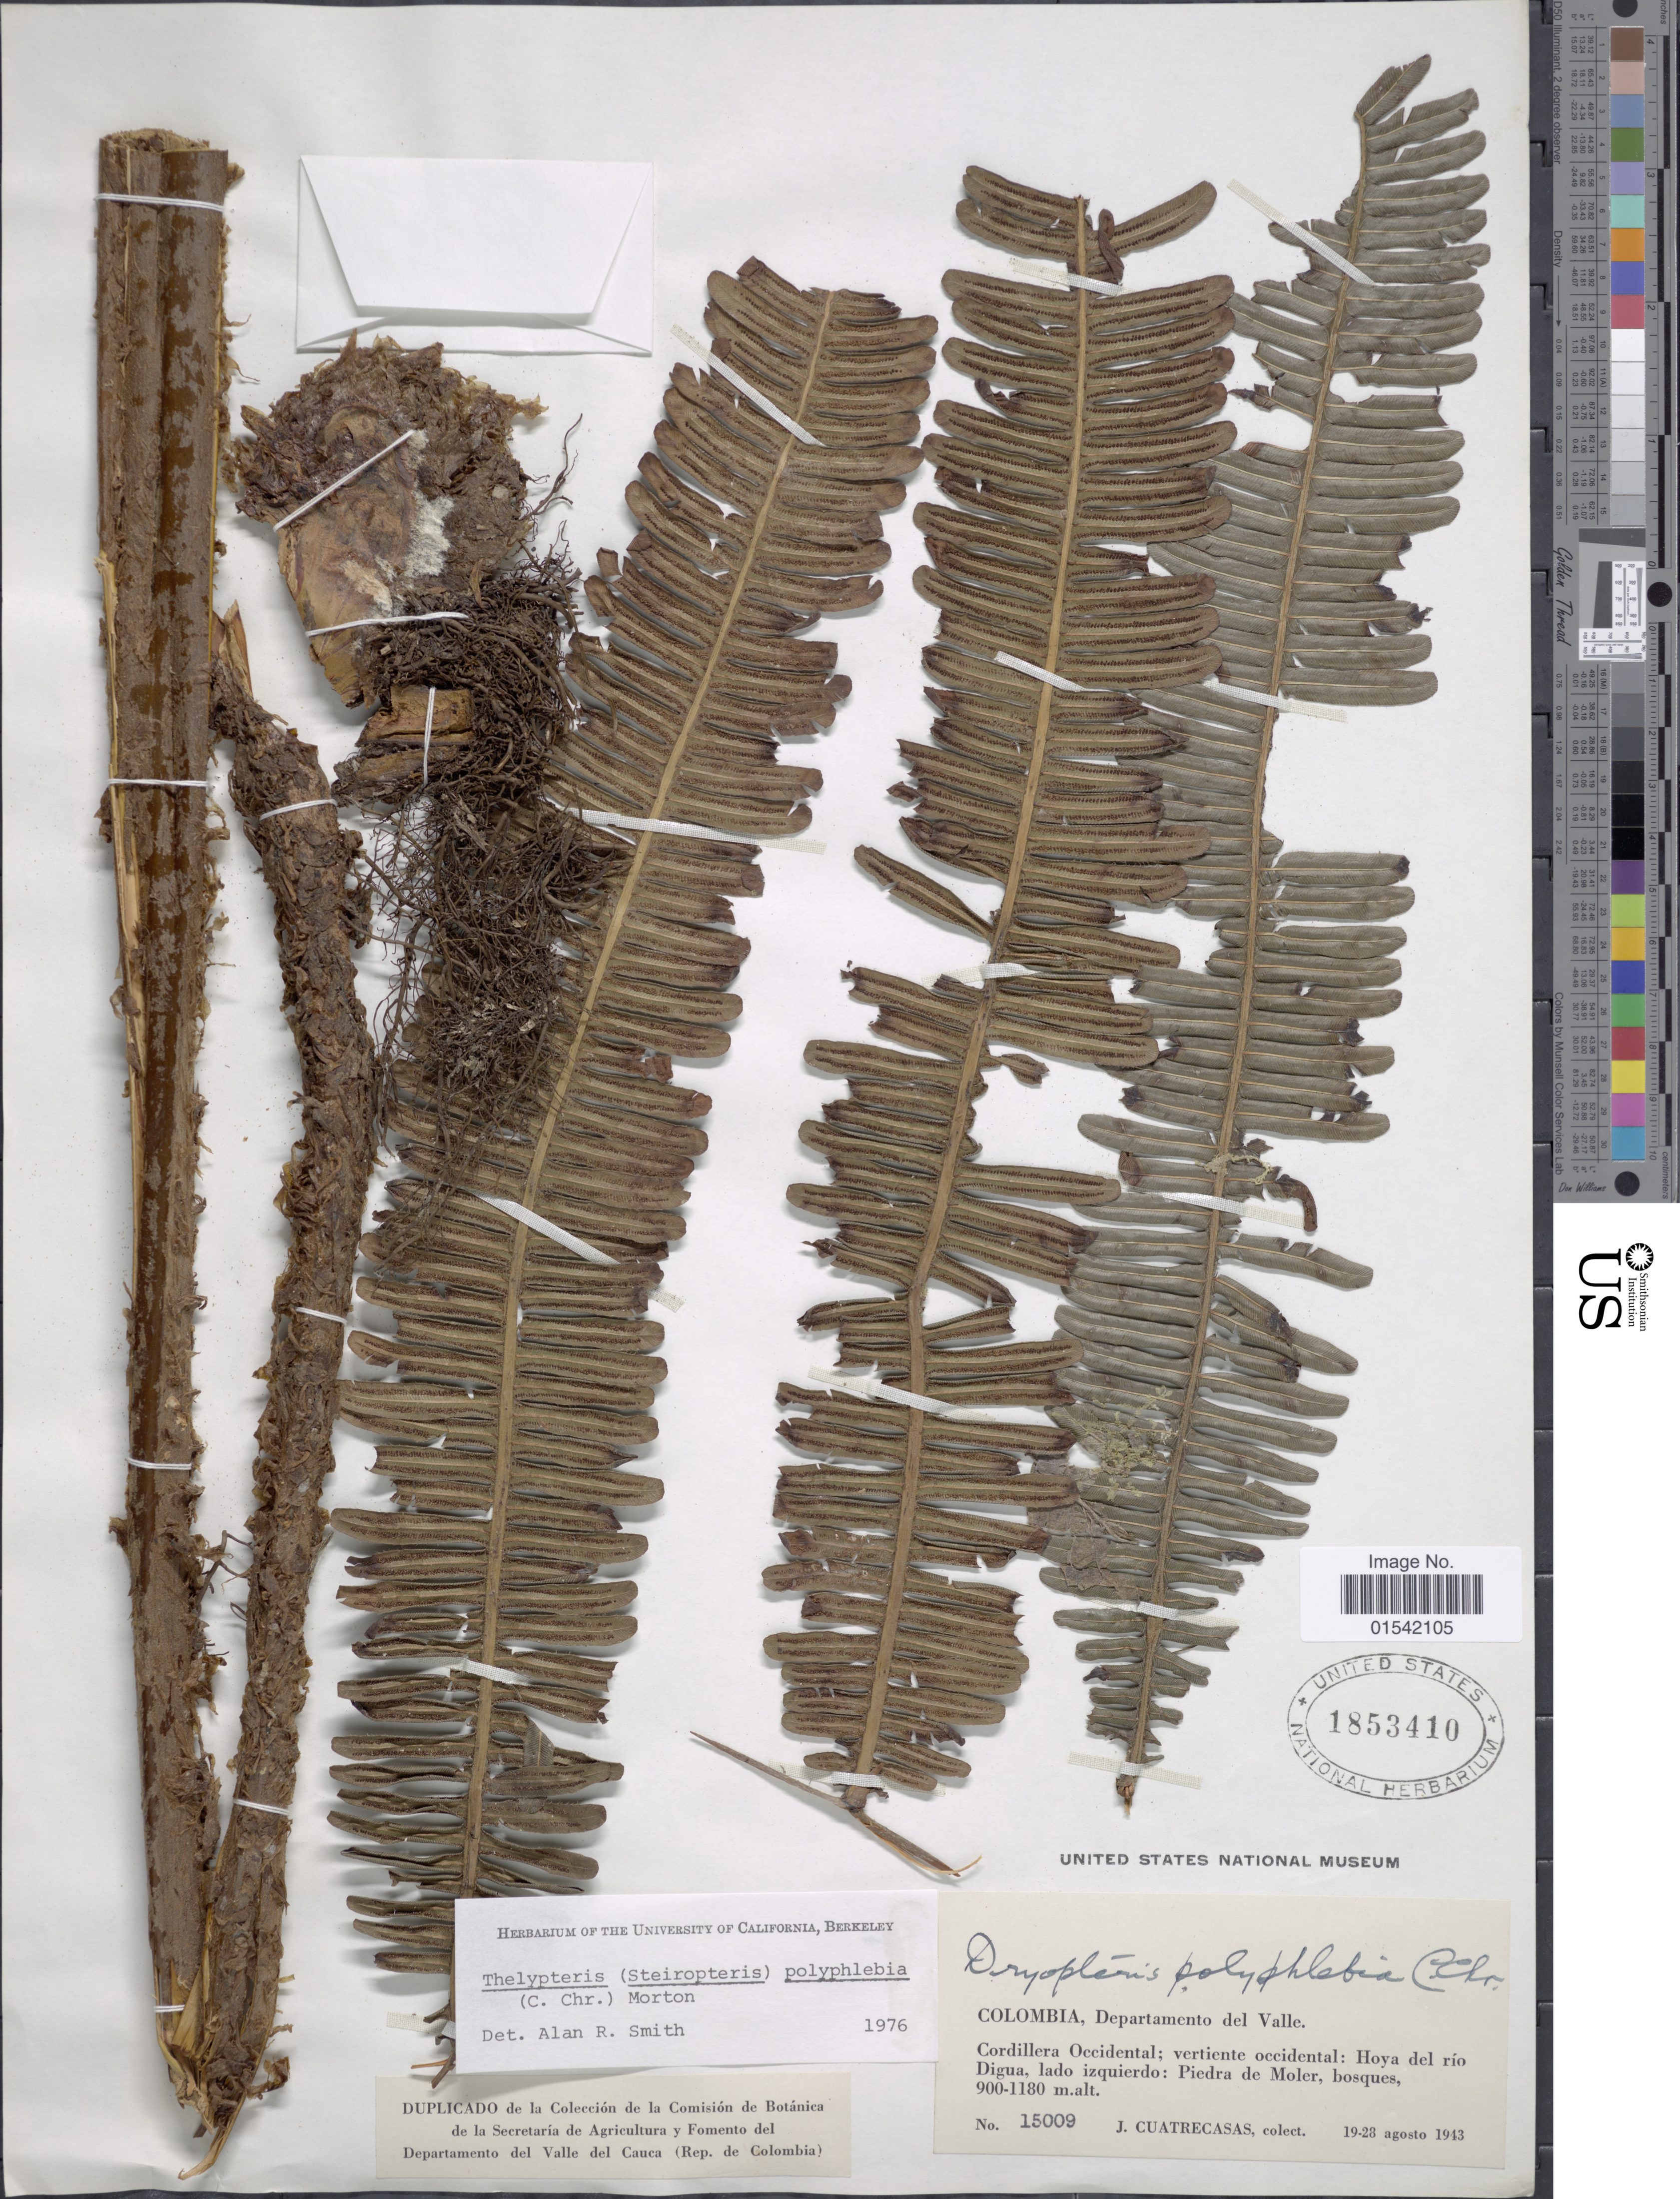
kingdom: Plantae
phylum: Tracheophyta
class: Polypodiopsida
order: Polypodiales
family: Thelypteridaceae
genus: Steiropteris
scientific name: Steiropteris polyphlebia (C. Chr.) comb. nov., ined. 2015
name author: (C. Chr.)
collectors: J. Cuatrecasas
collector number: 15009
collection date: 1943-08-19/1943-08-28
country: Colombia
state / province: Valle del Cauca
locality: Cordillera Occidental; vertiente occidental: Hoya del río Digua, lado izquierdo: Piedra de Moler, bosques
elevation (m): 900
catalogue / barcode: US 1853410